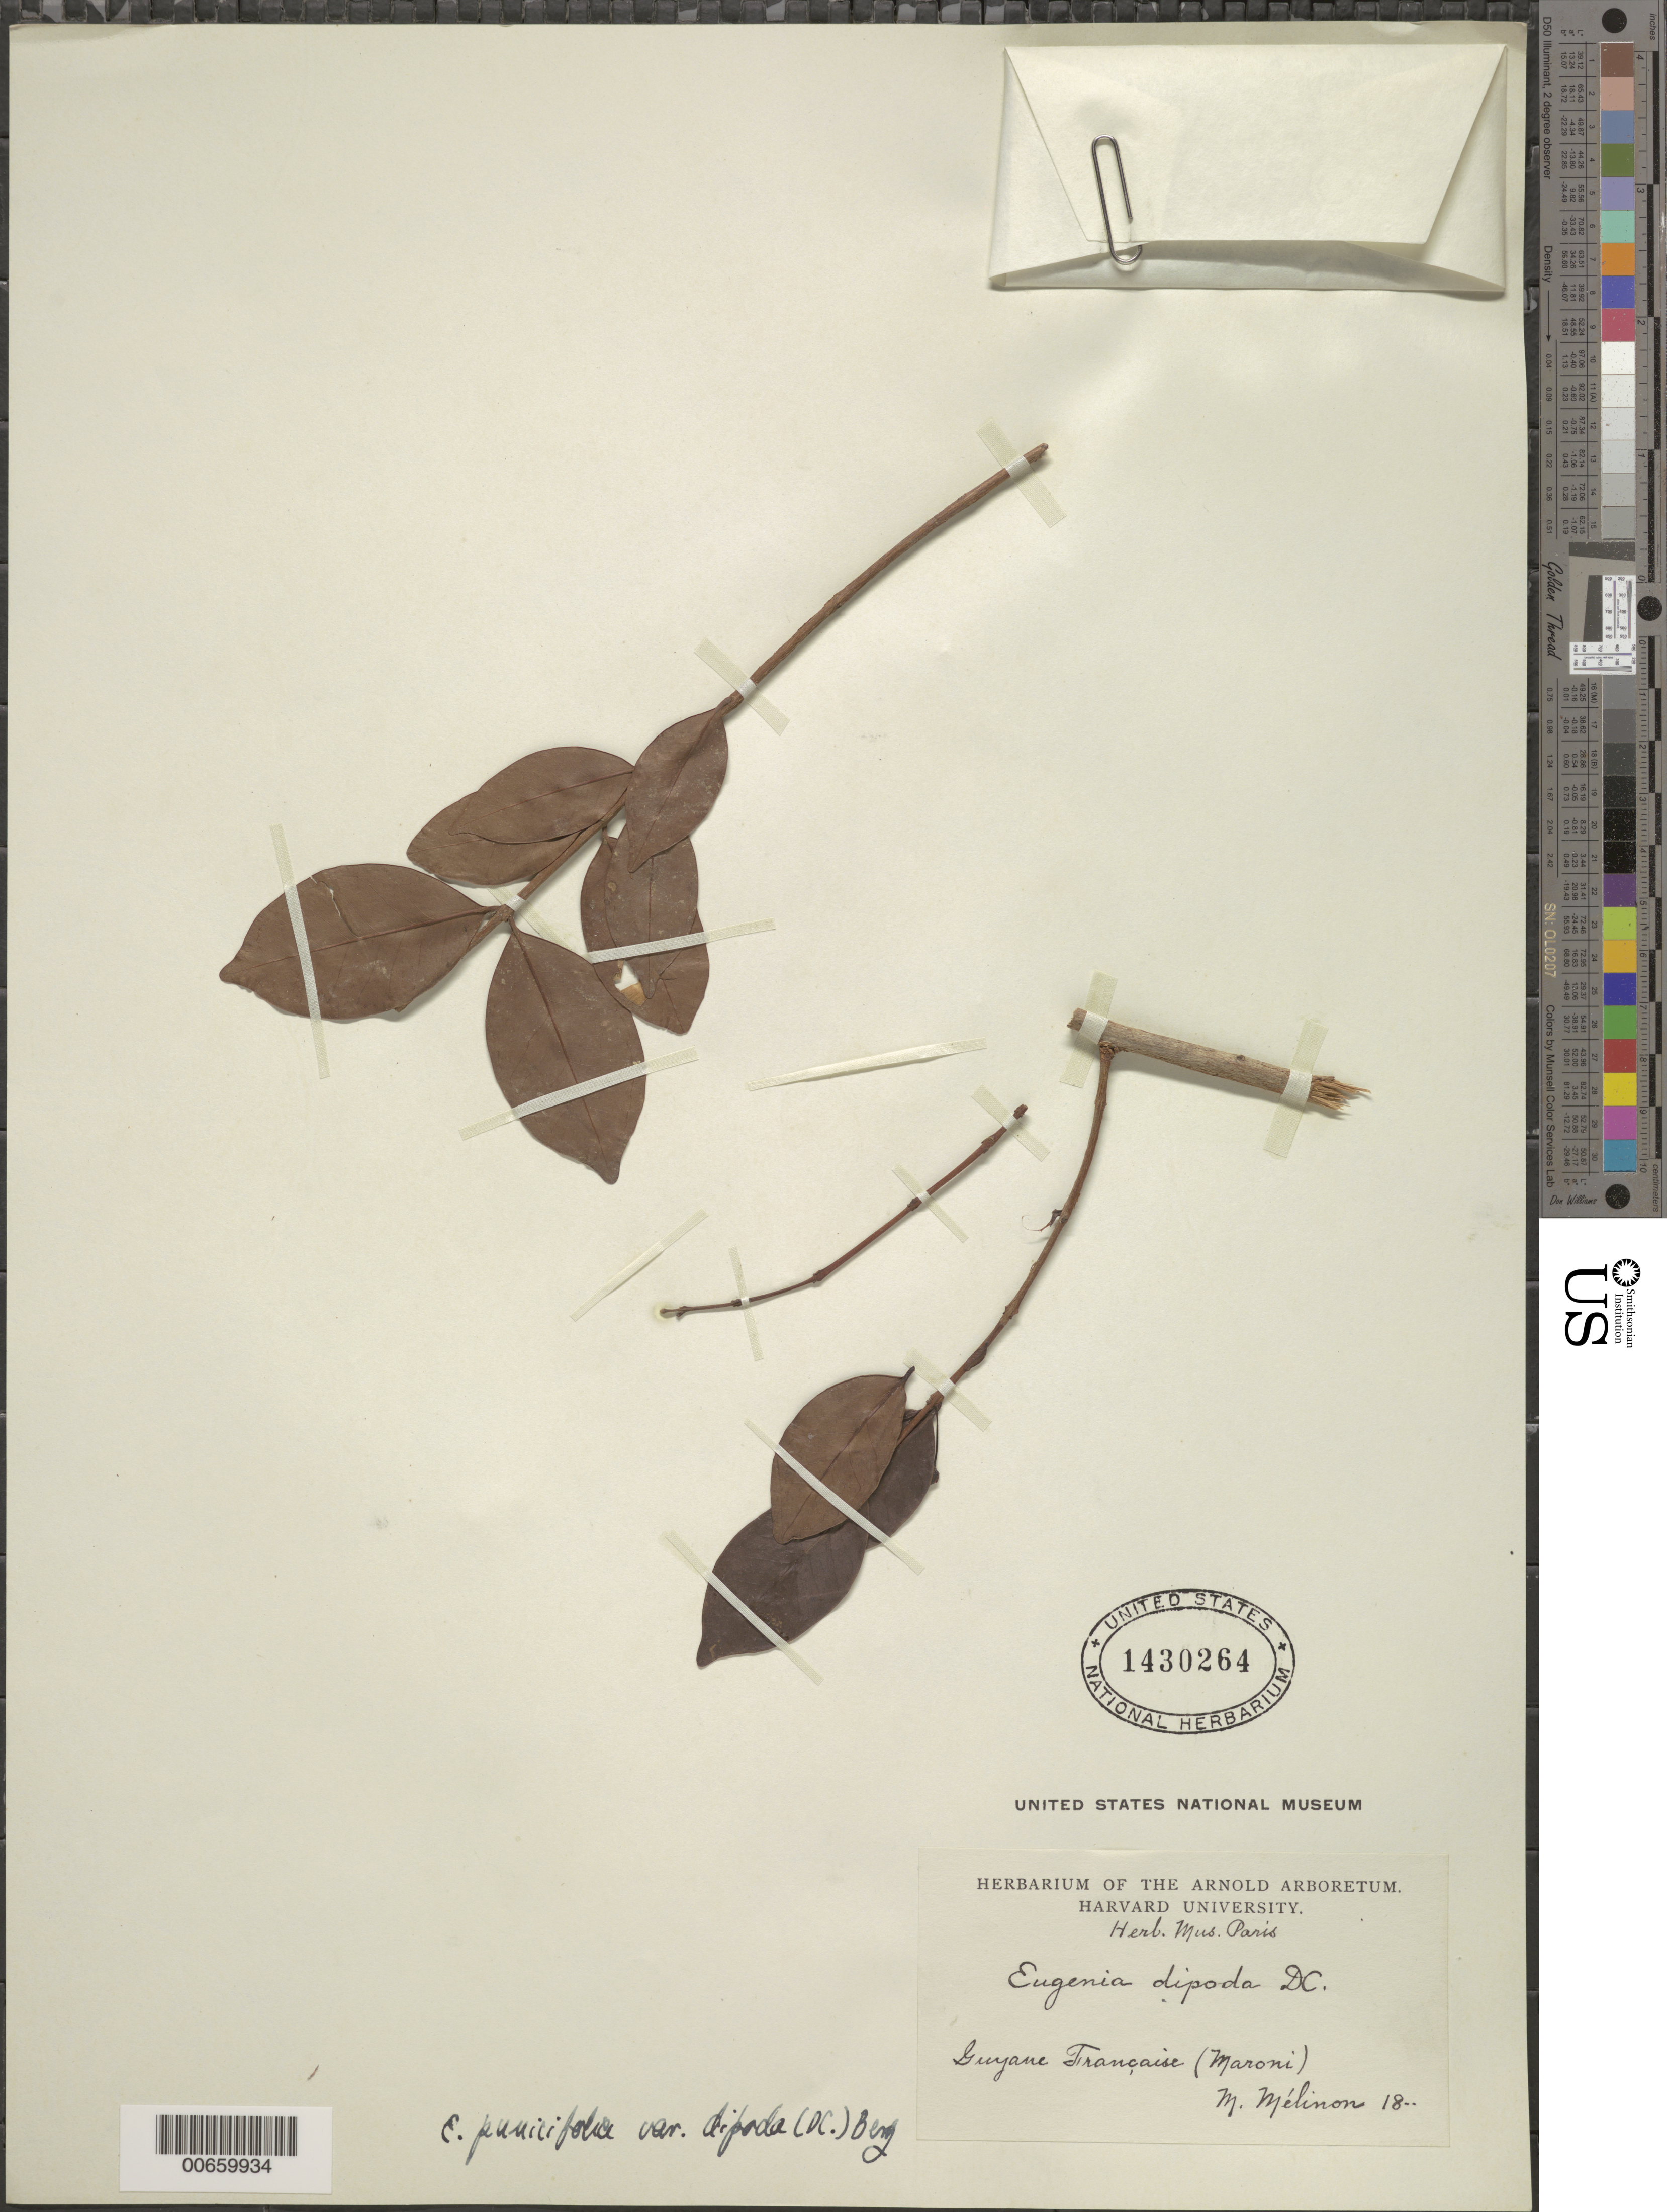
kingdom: Plantae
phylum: Tracheophyta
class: Magnoliopsida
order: Myrtales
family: Myrtaceae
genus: Eugenia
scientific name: Eugenia punicifolia var. dipoda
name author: (DC.)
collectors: E. Mélinon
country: French Guiana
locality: Maroni R.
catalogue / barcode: US 1430264